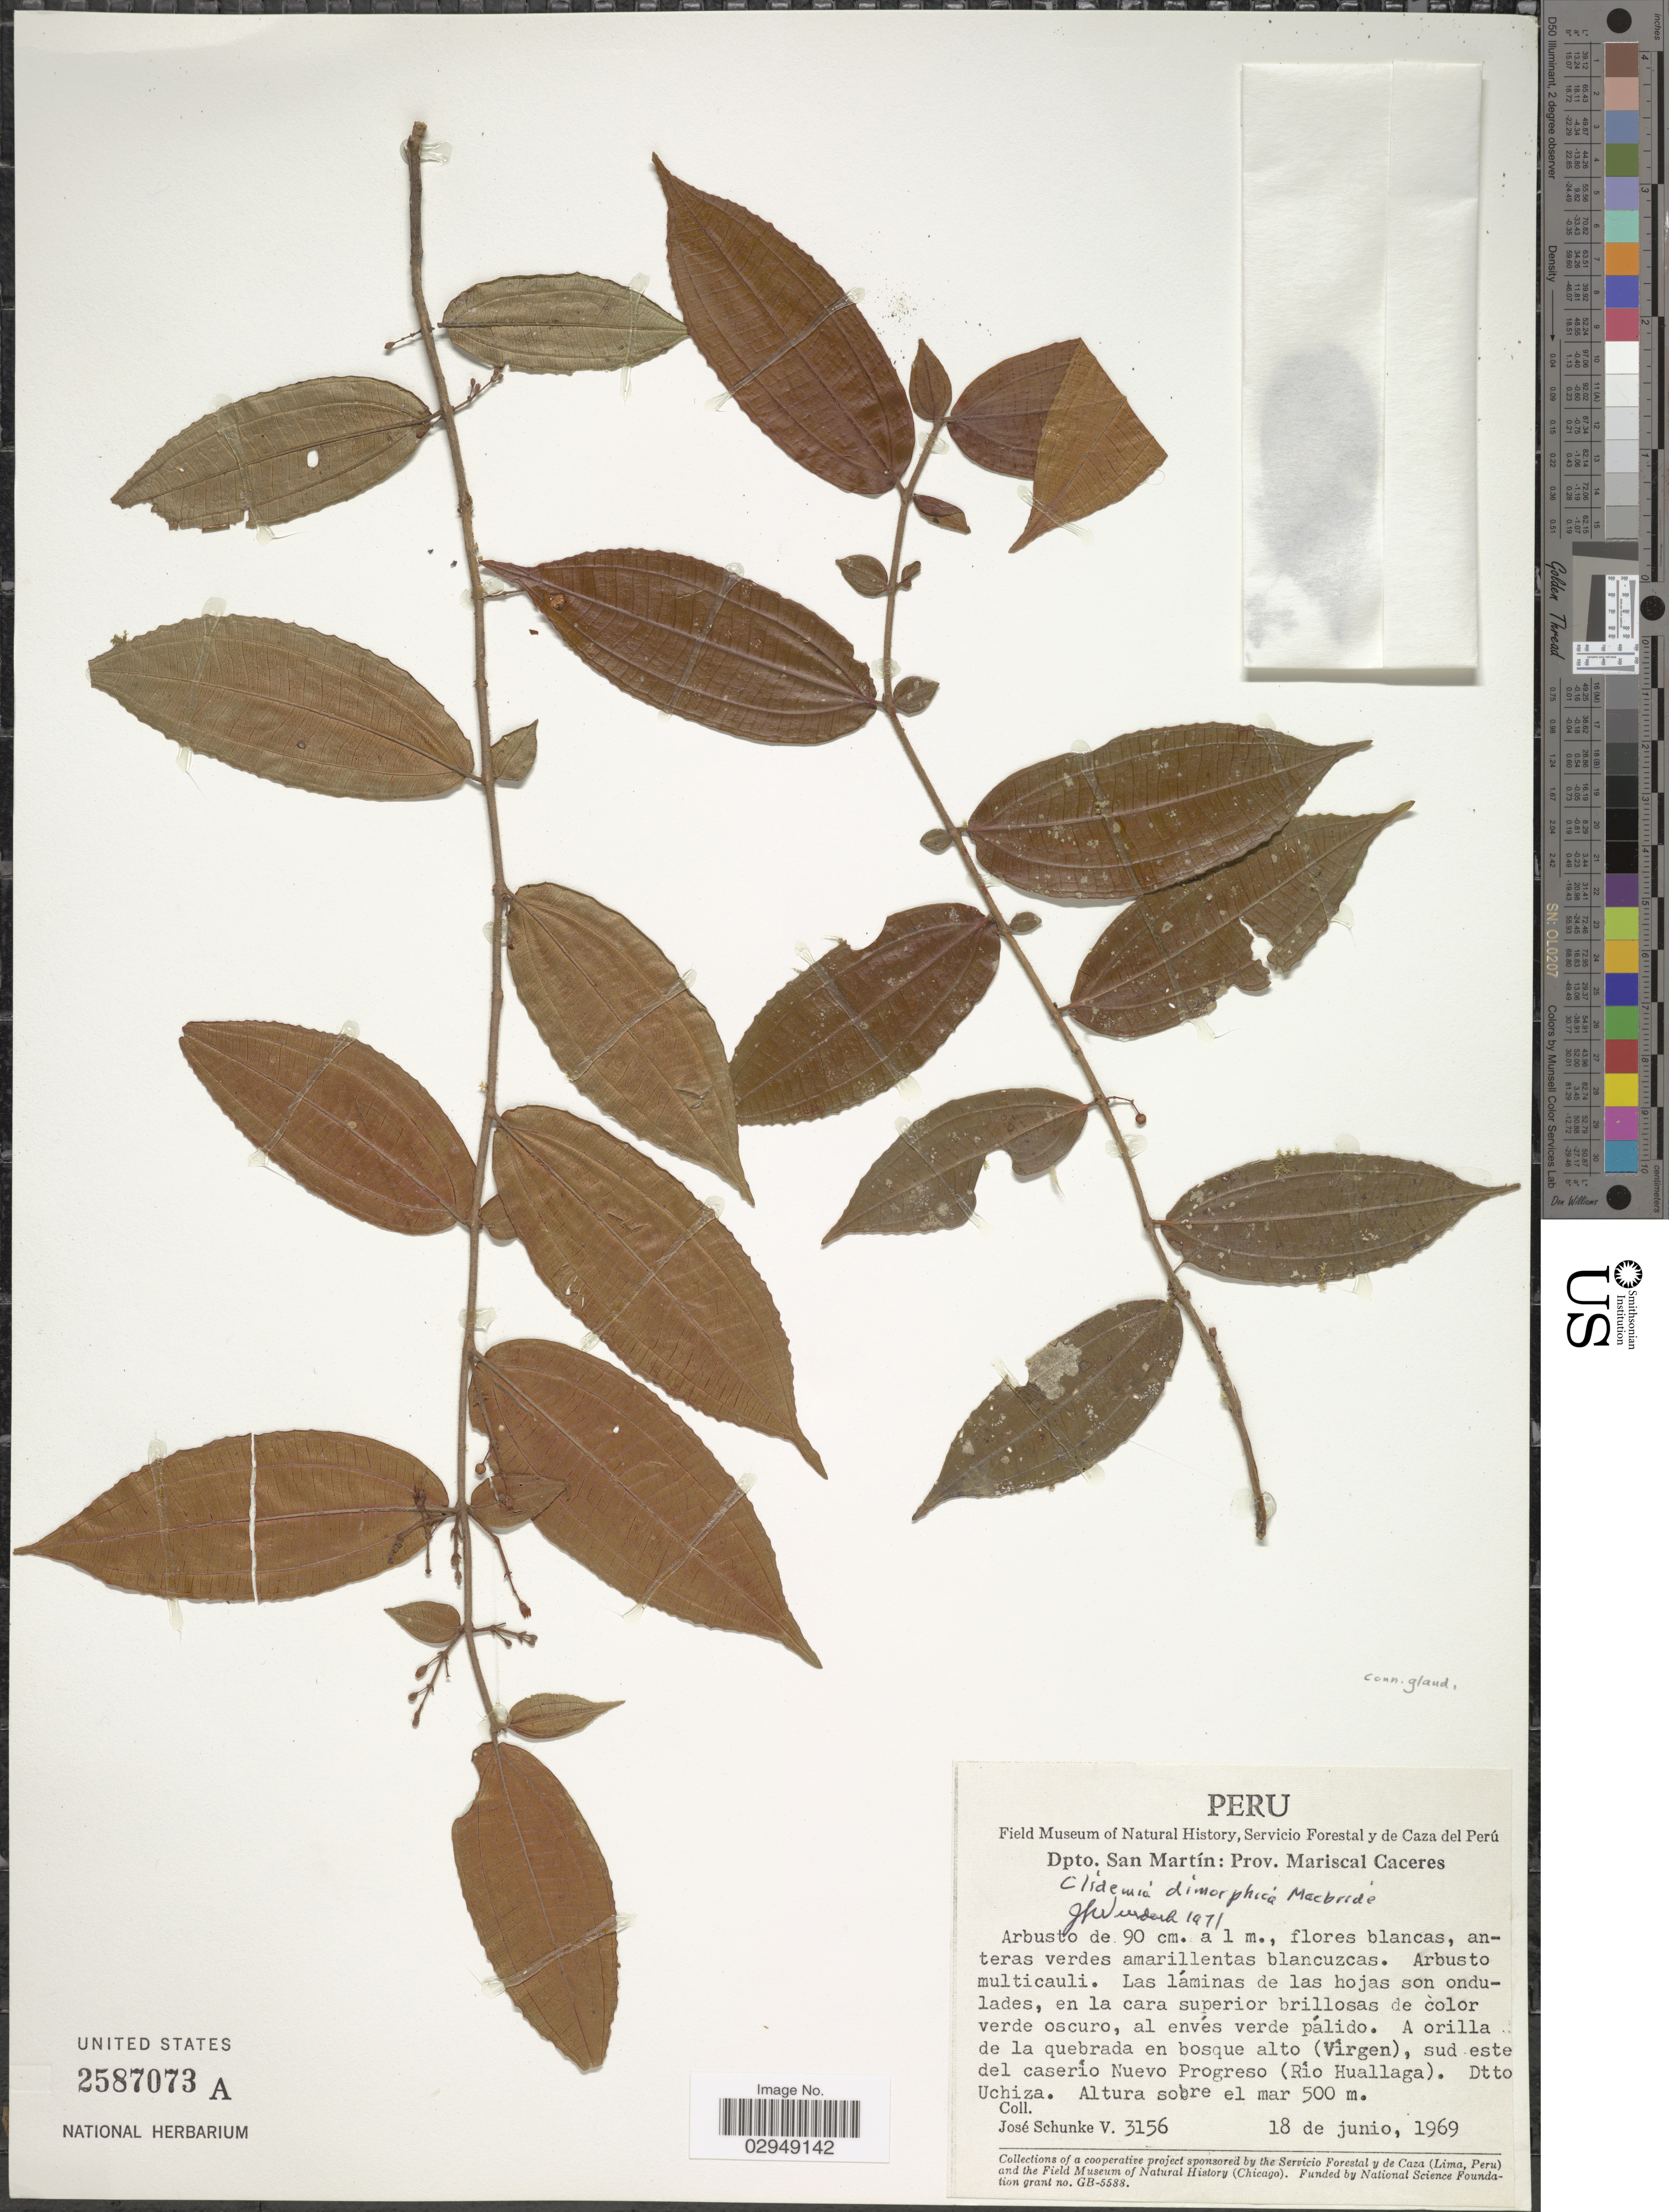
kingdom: Plantae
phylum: Tracheophyta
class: Magnoliopsida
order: Myrtales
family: Melastomataceae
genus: Clidemia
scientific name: Clidemia dimorphica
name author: J.F. Macbr.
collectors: J. Schunke Vigo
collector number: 3156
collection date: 1969-06-18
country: Peru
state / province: San Martín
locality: Dpto. San Martín, Prov. Mariscal Caceres, A orilla de la quebrada en bosque alto (Virgen), sud este del caserío Nuevo Progreso (Río Huallaga), Dtto. Uchiza.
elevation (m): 500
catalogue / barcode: US 2587073A